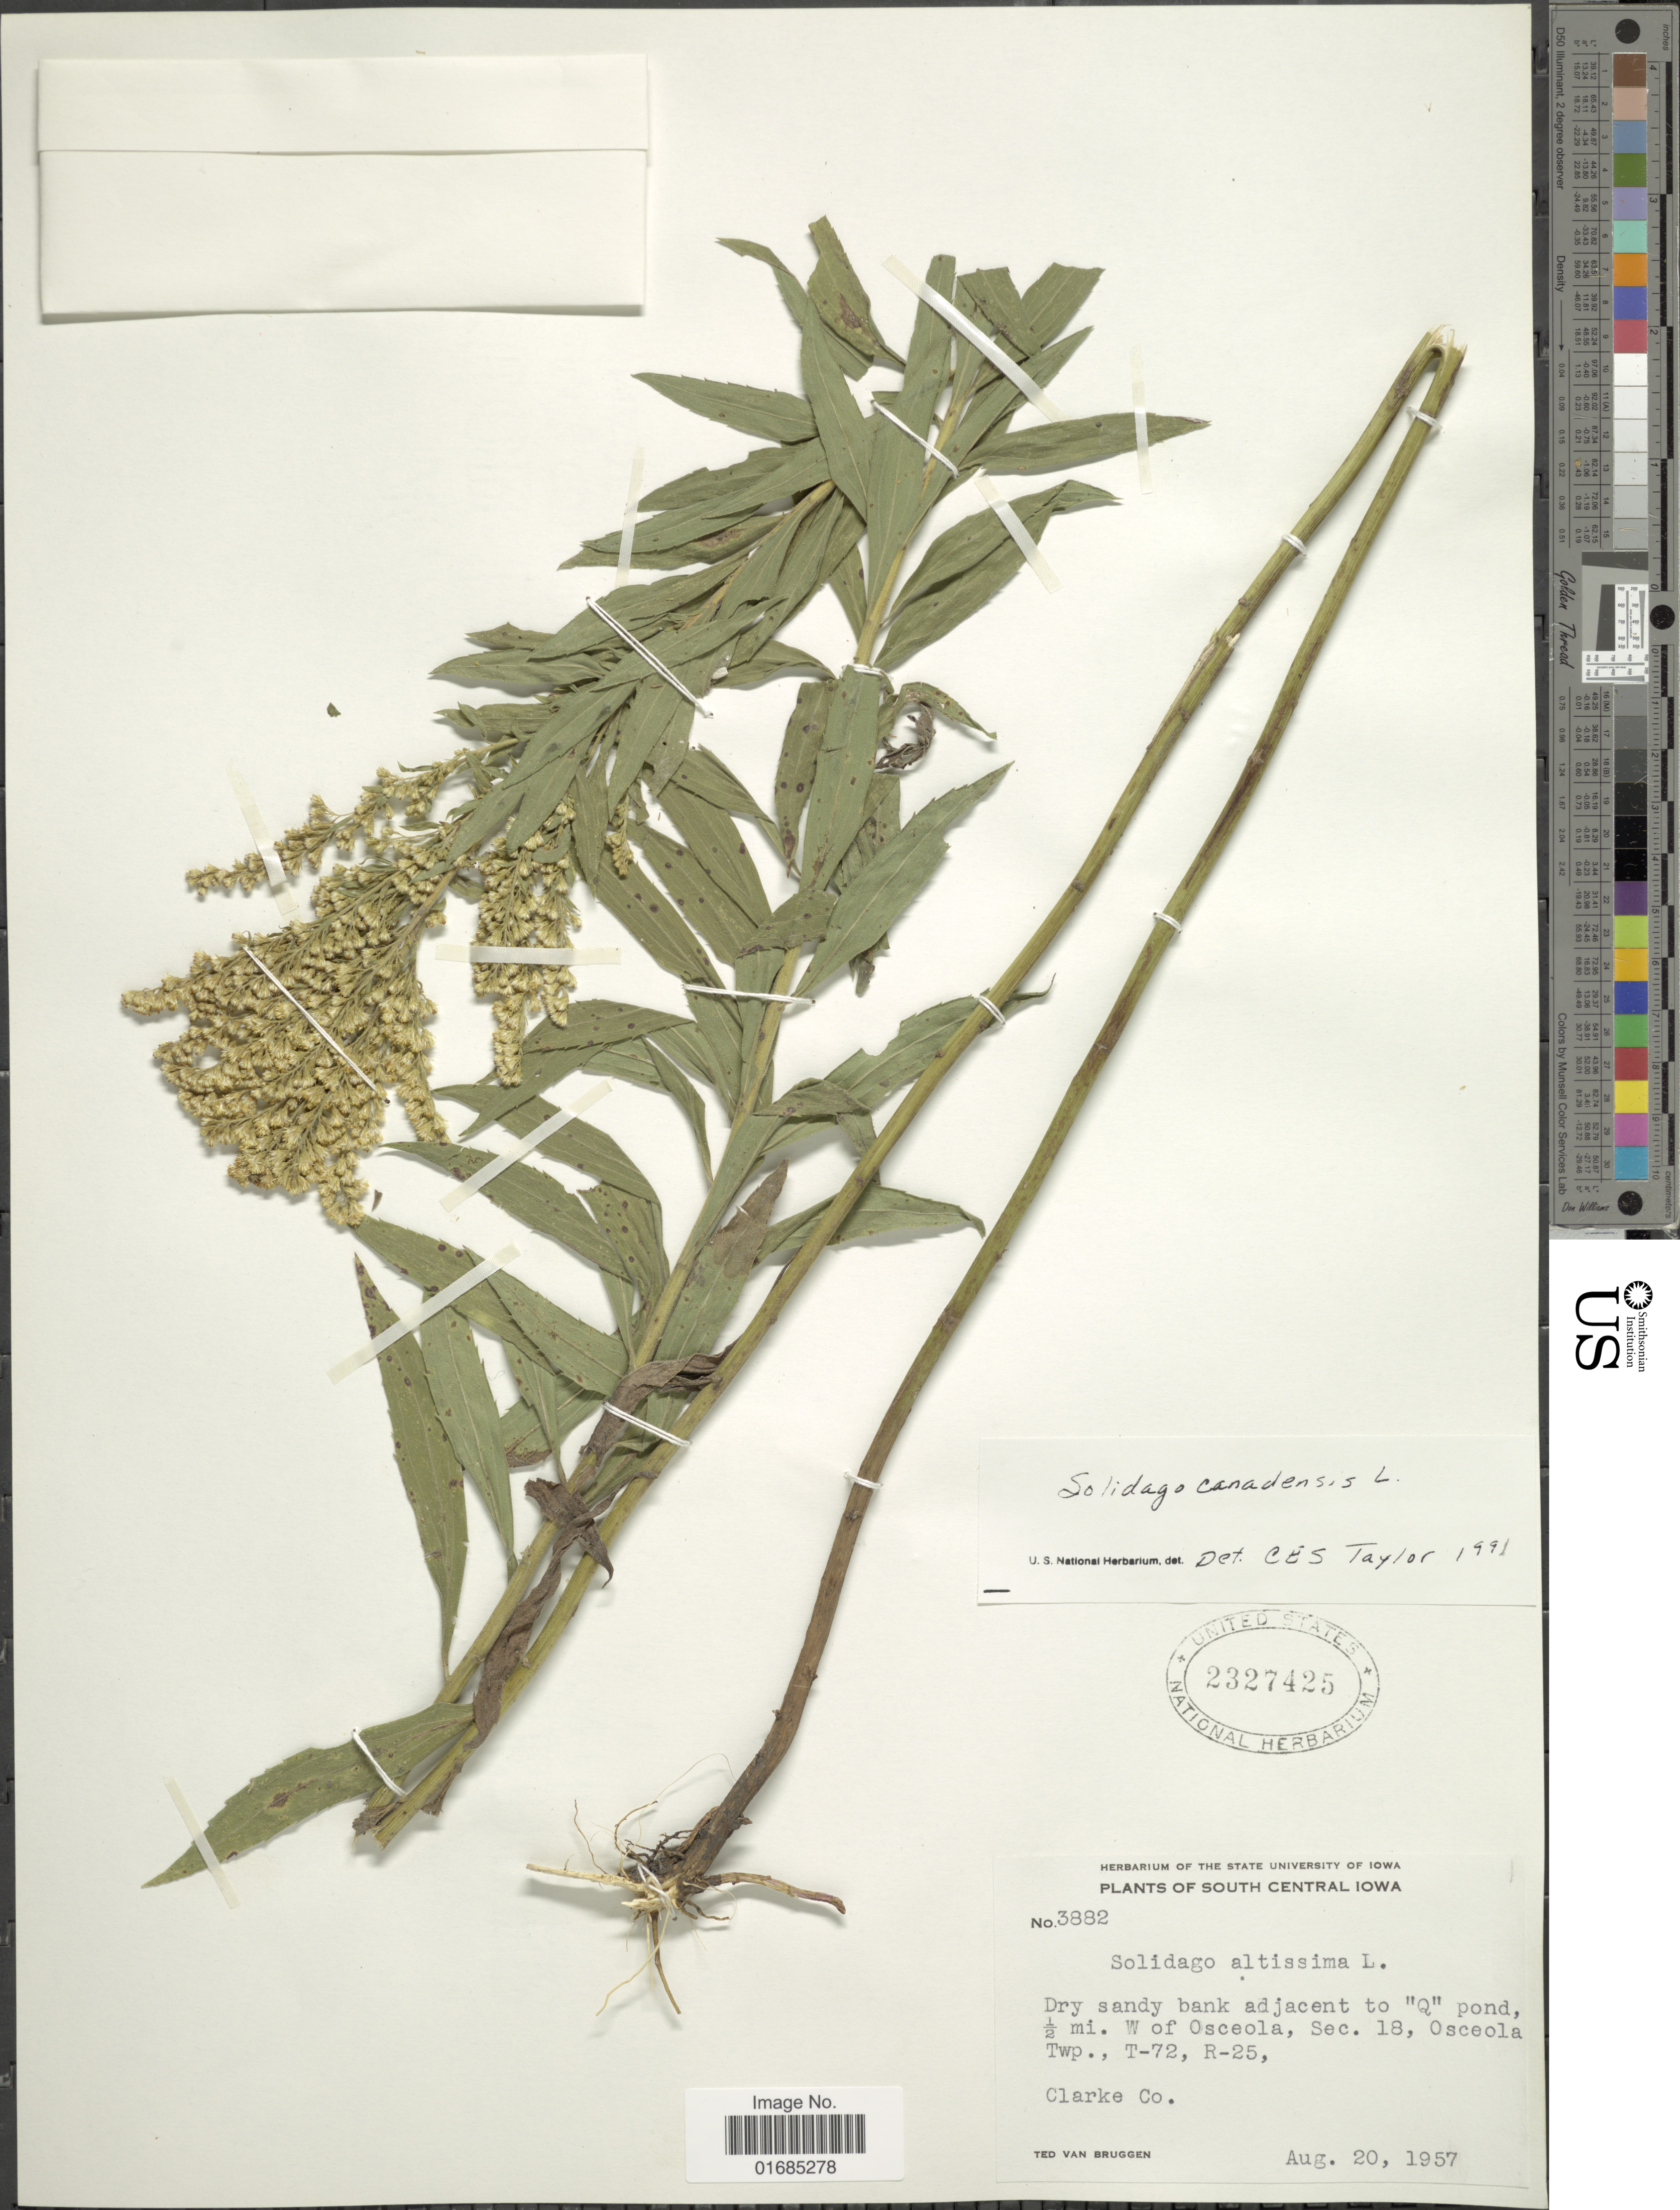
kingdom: Plantae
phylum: Tracheophyta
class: Magnoliopsida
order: Asterales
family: Asteraceae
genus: Solidago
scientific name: Solidago canadensis var. canadensis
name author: L.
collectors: T. van Bruggen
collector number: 3882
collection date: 1957-08-20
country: United States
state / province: Iowa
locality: Dry sandy bank adjacent to Q pond, ½ mi. W of Osceola, Sec. 18, Osceola Twp., T-72, R-25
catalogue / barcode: US 2327425